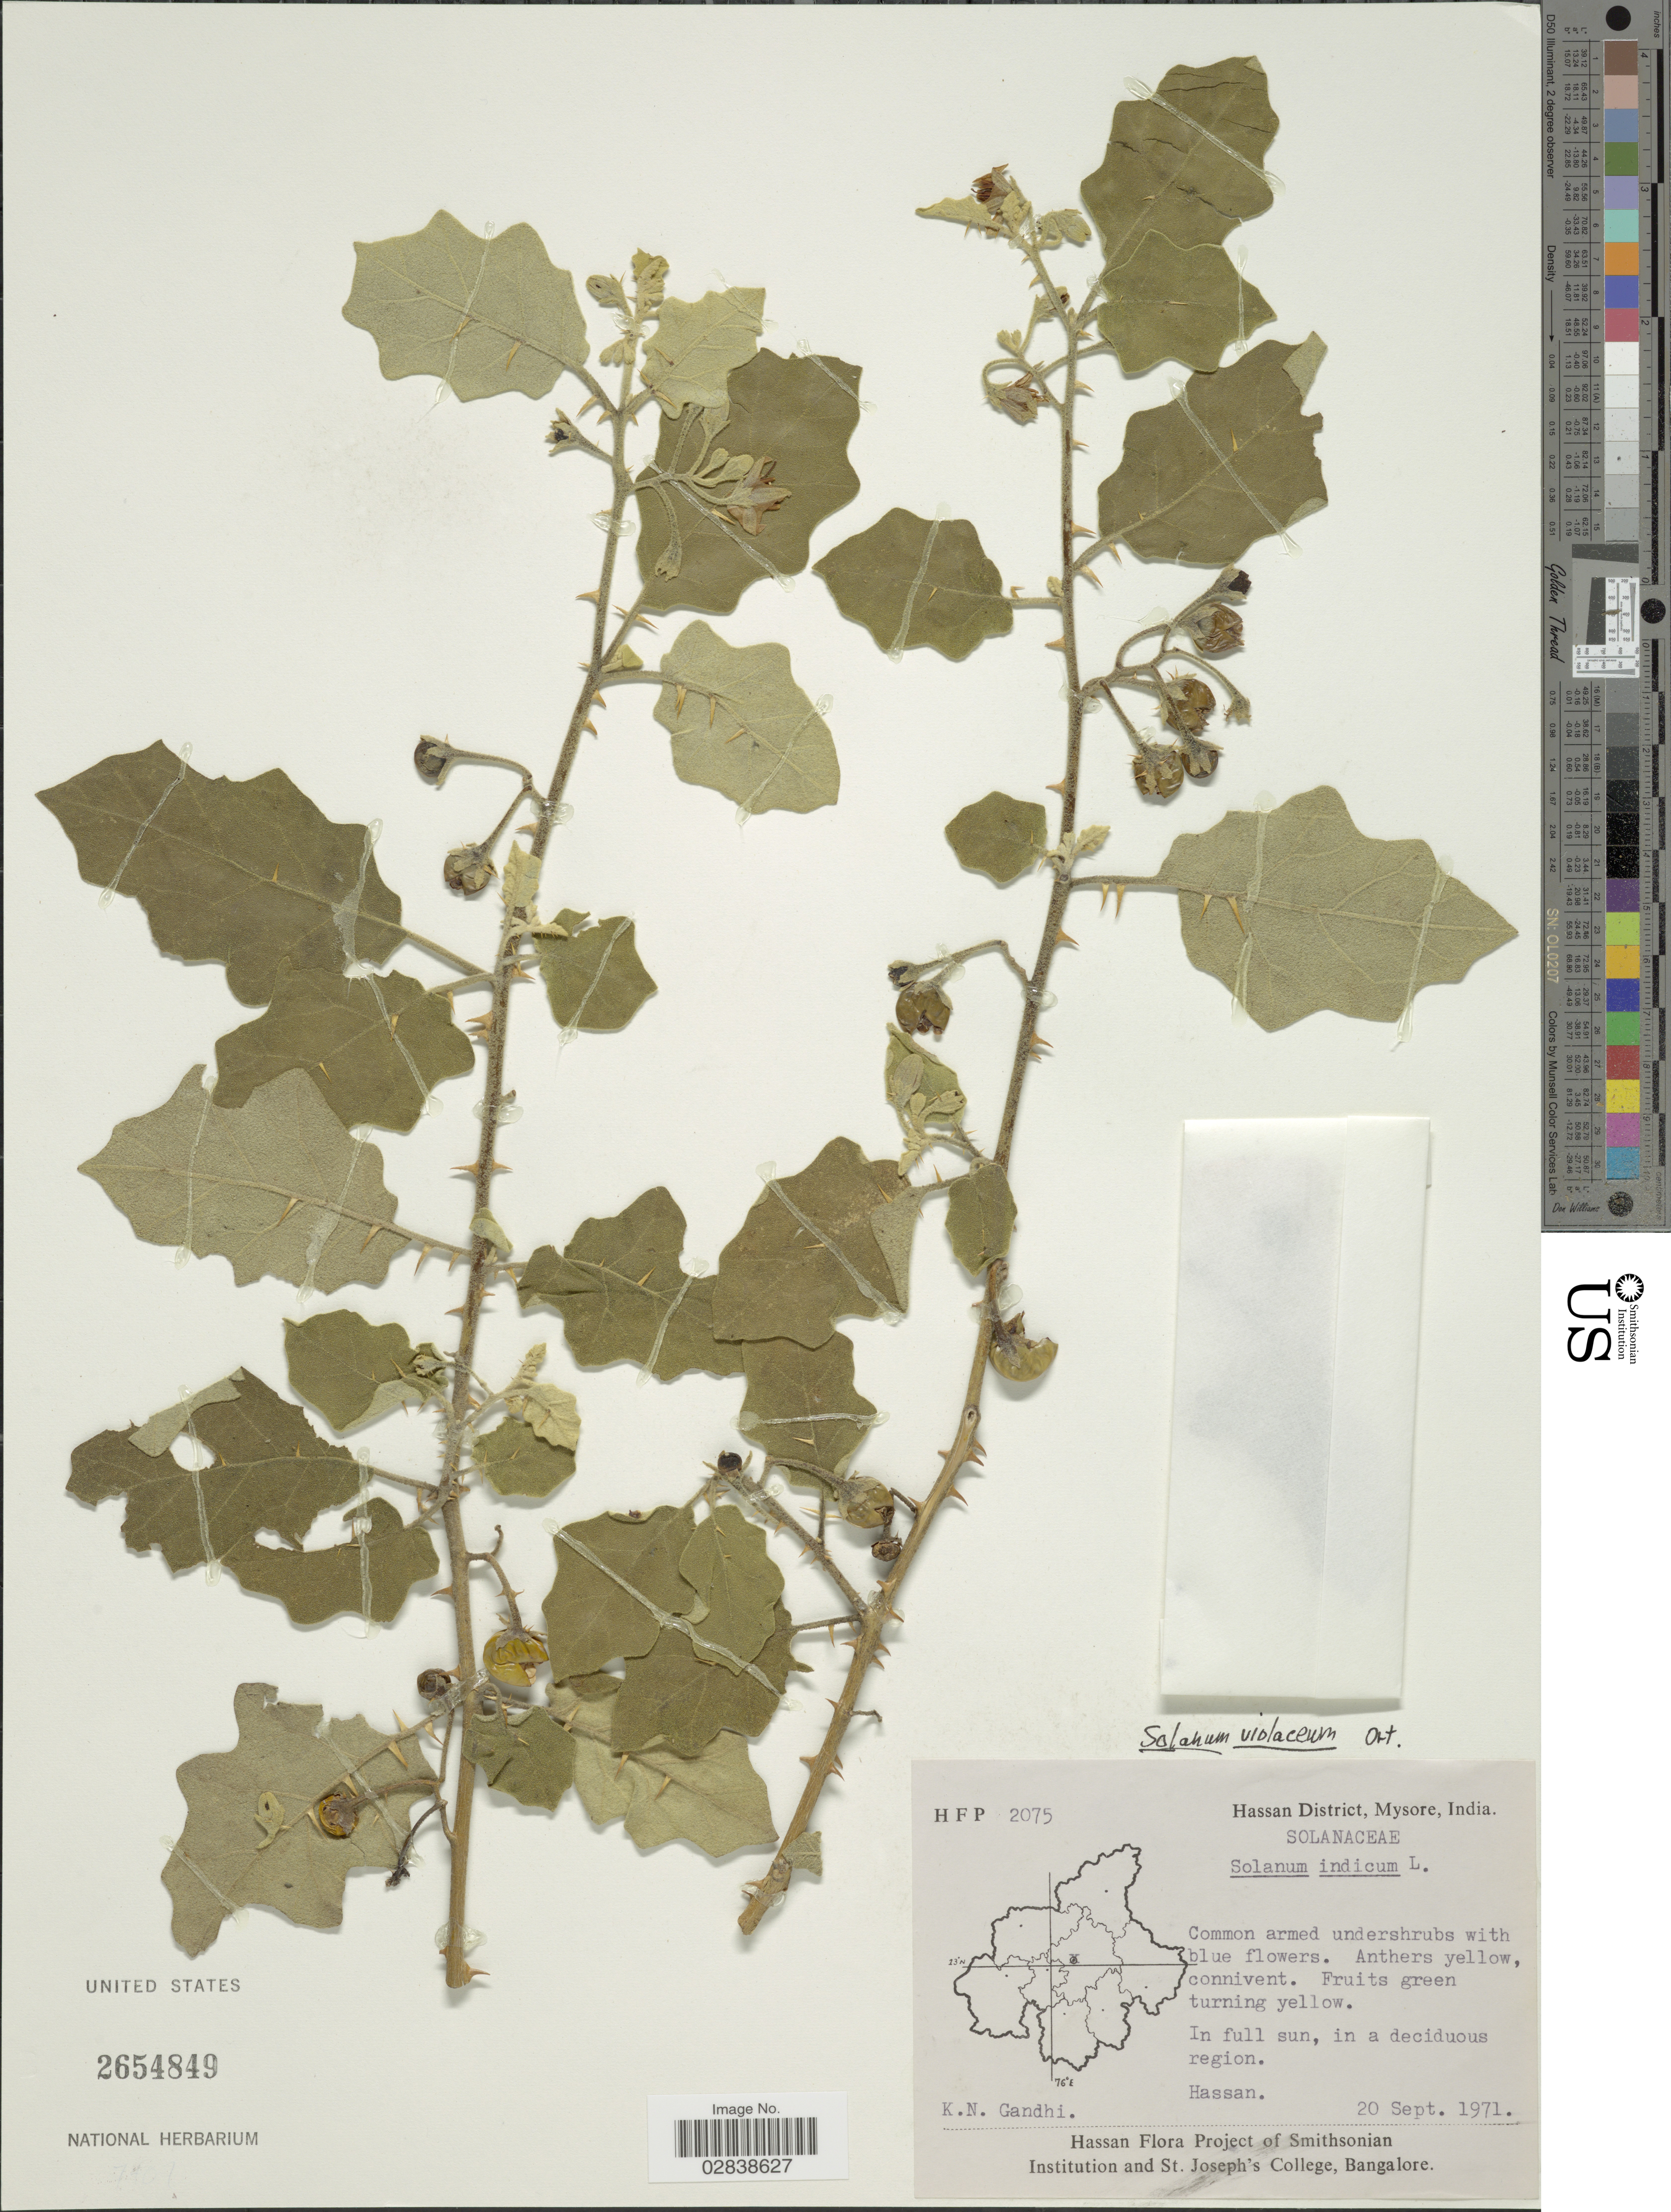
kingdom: Plantae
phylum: Tracheophyta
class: Magnoliopsida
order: Solanales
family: Solanaceae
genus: Solanum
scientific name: Solanum violaceum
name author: Ortega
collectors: K. N. Gandhi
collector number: HFP 2075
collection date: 1971-09-20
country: India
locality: Hassan District, Mysore. Hassan.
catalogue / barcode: US 2654849